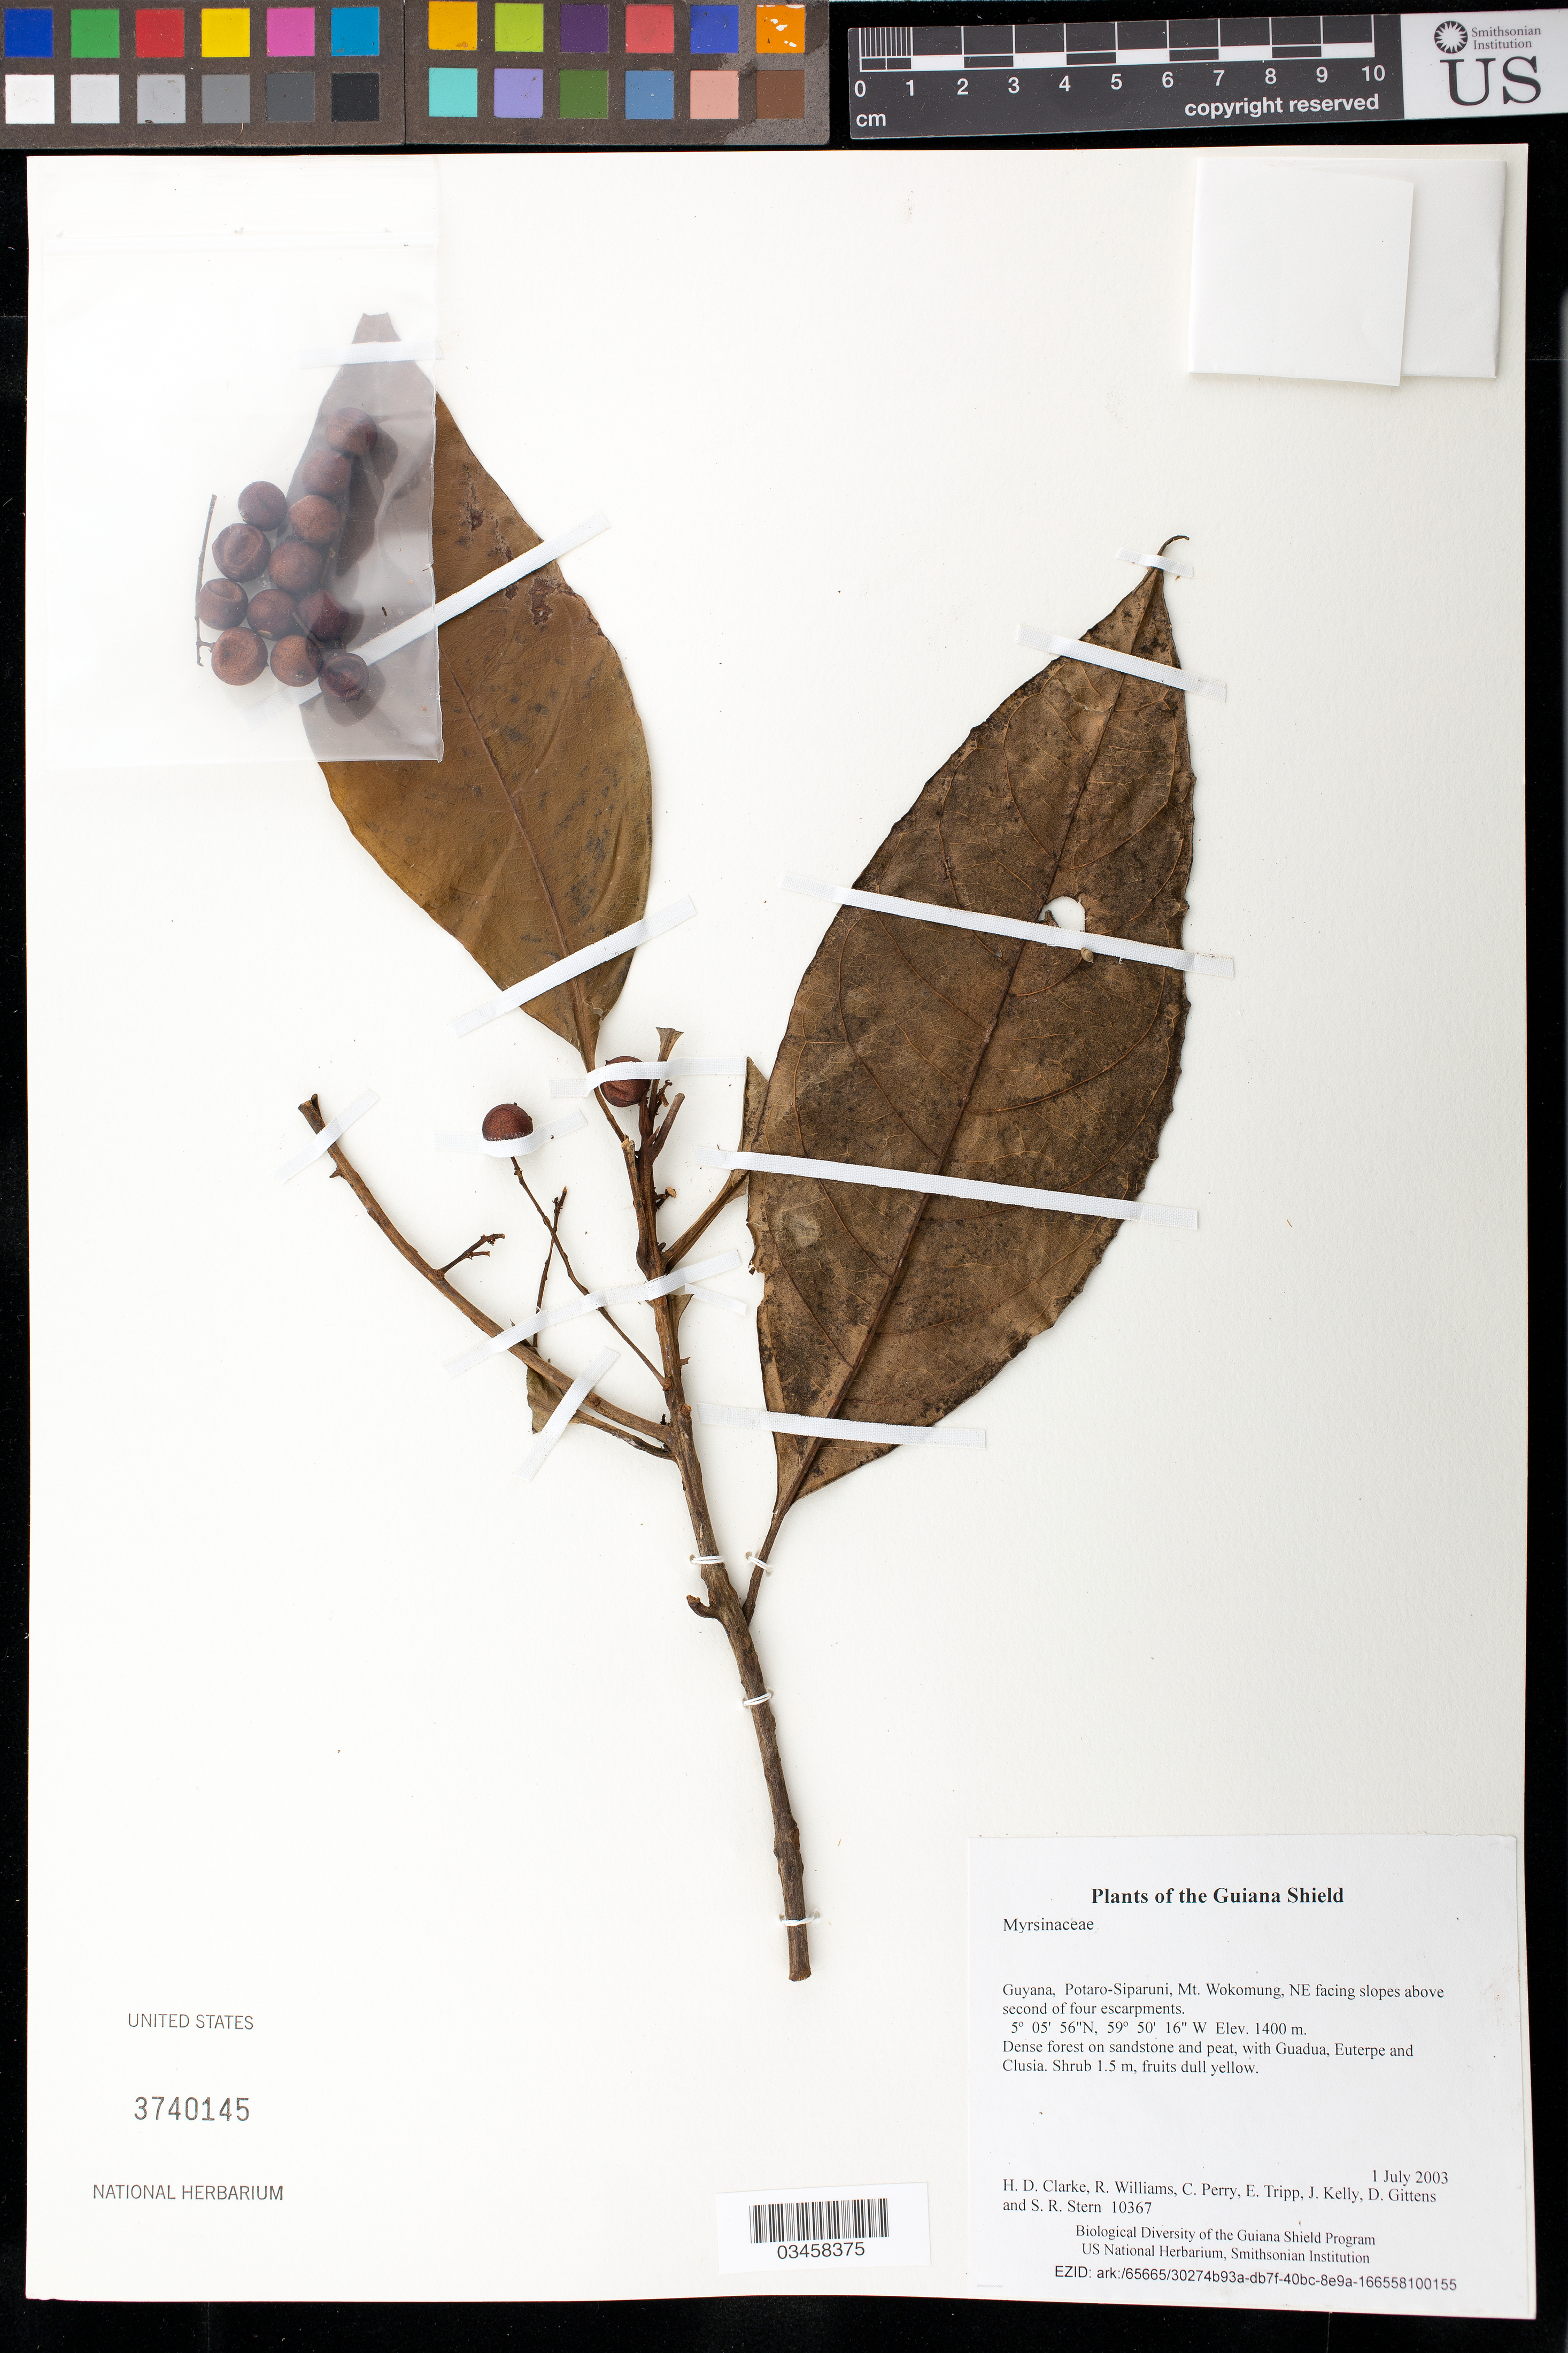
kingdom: Plantae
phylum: Tracheophyta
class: Magnoliopsida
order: Ericales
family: Primulaceae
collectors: H. D. Clarke, R. Williams, C. Perry, E. Tripp, J. Kelly, D. Gittens & S. R. Stern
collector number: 10367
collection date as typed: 1 July 2003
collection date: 2003-07-01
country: Guyana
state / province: Potaro-Siparuni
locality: Mt. Wokomung, NE facing slopes above second of four escarpments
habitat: Dense forest on sandstone and peat, with Guadua, Euterpe and Clusia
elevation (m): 1400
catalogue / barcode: US 3740145